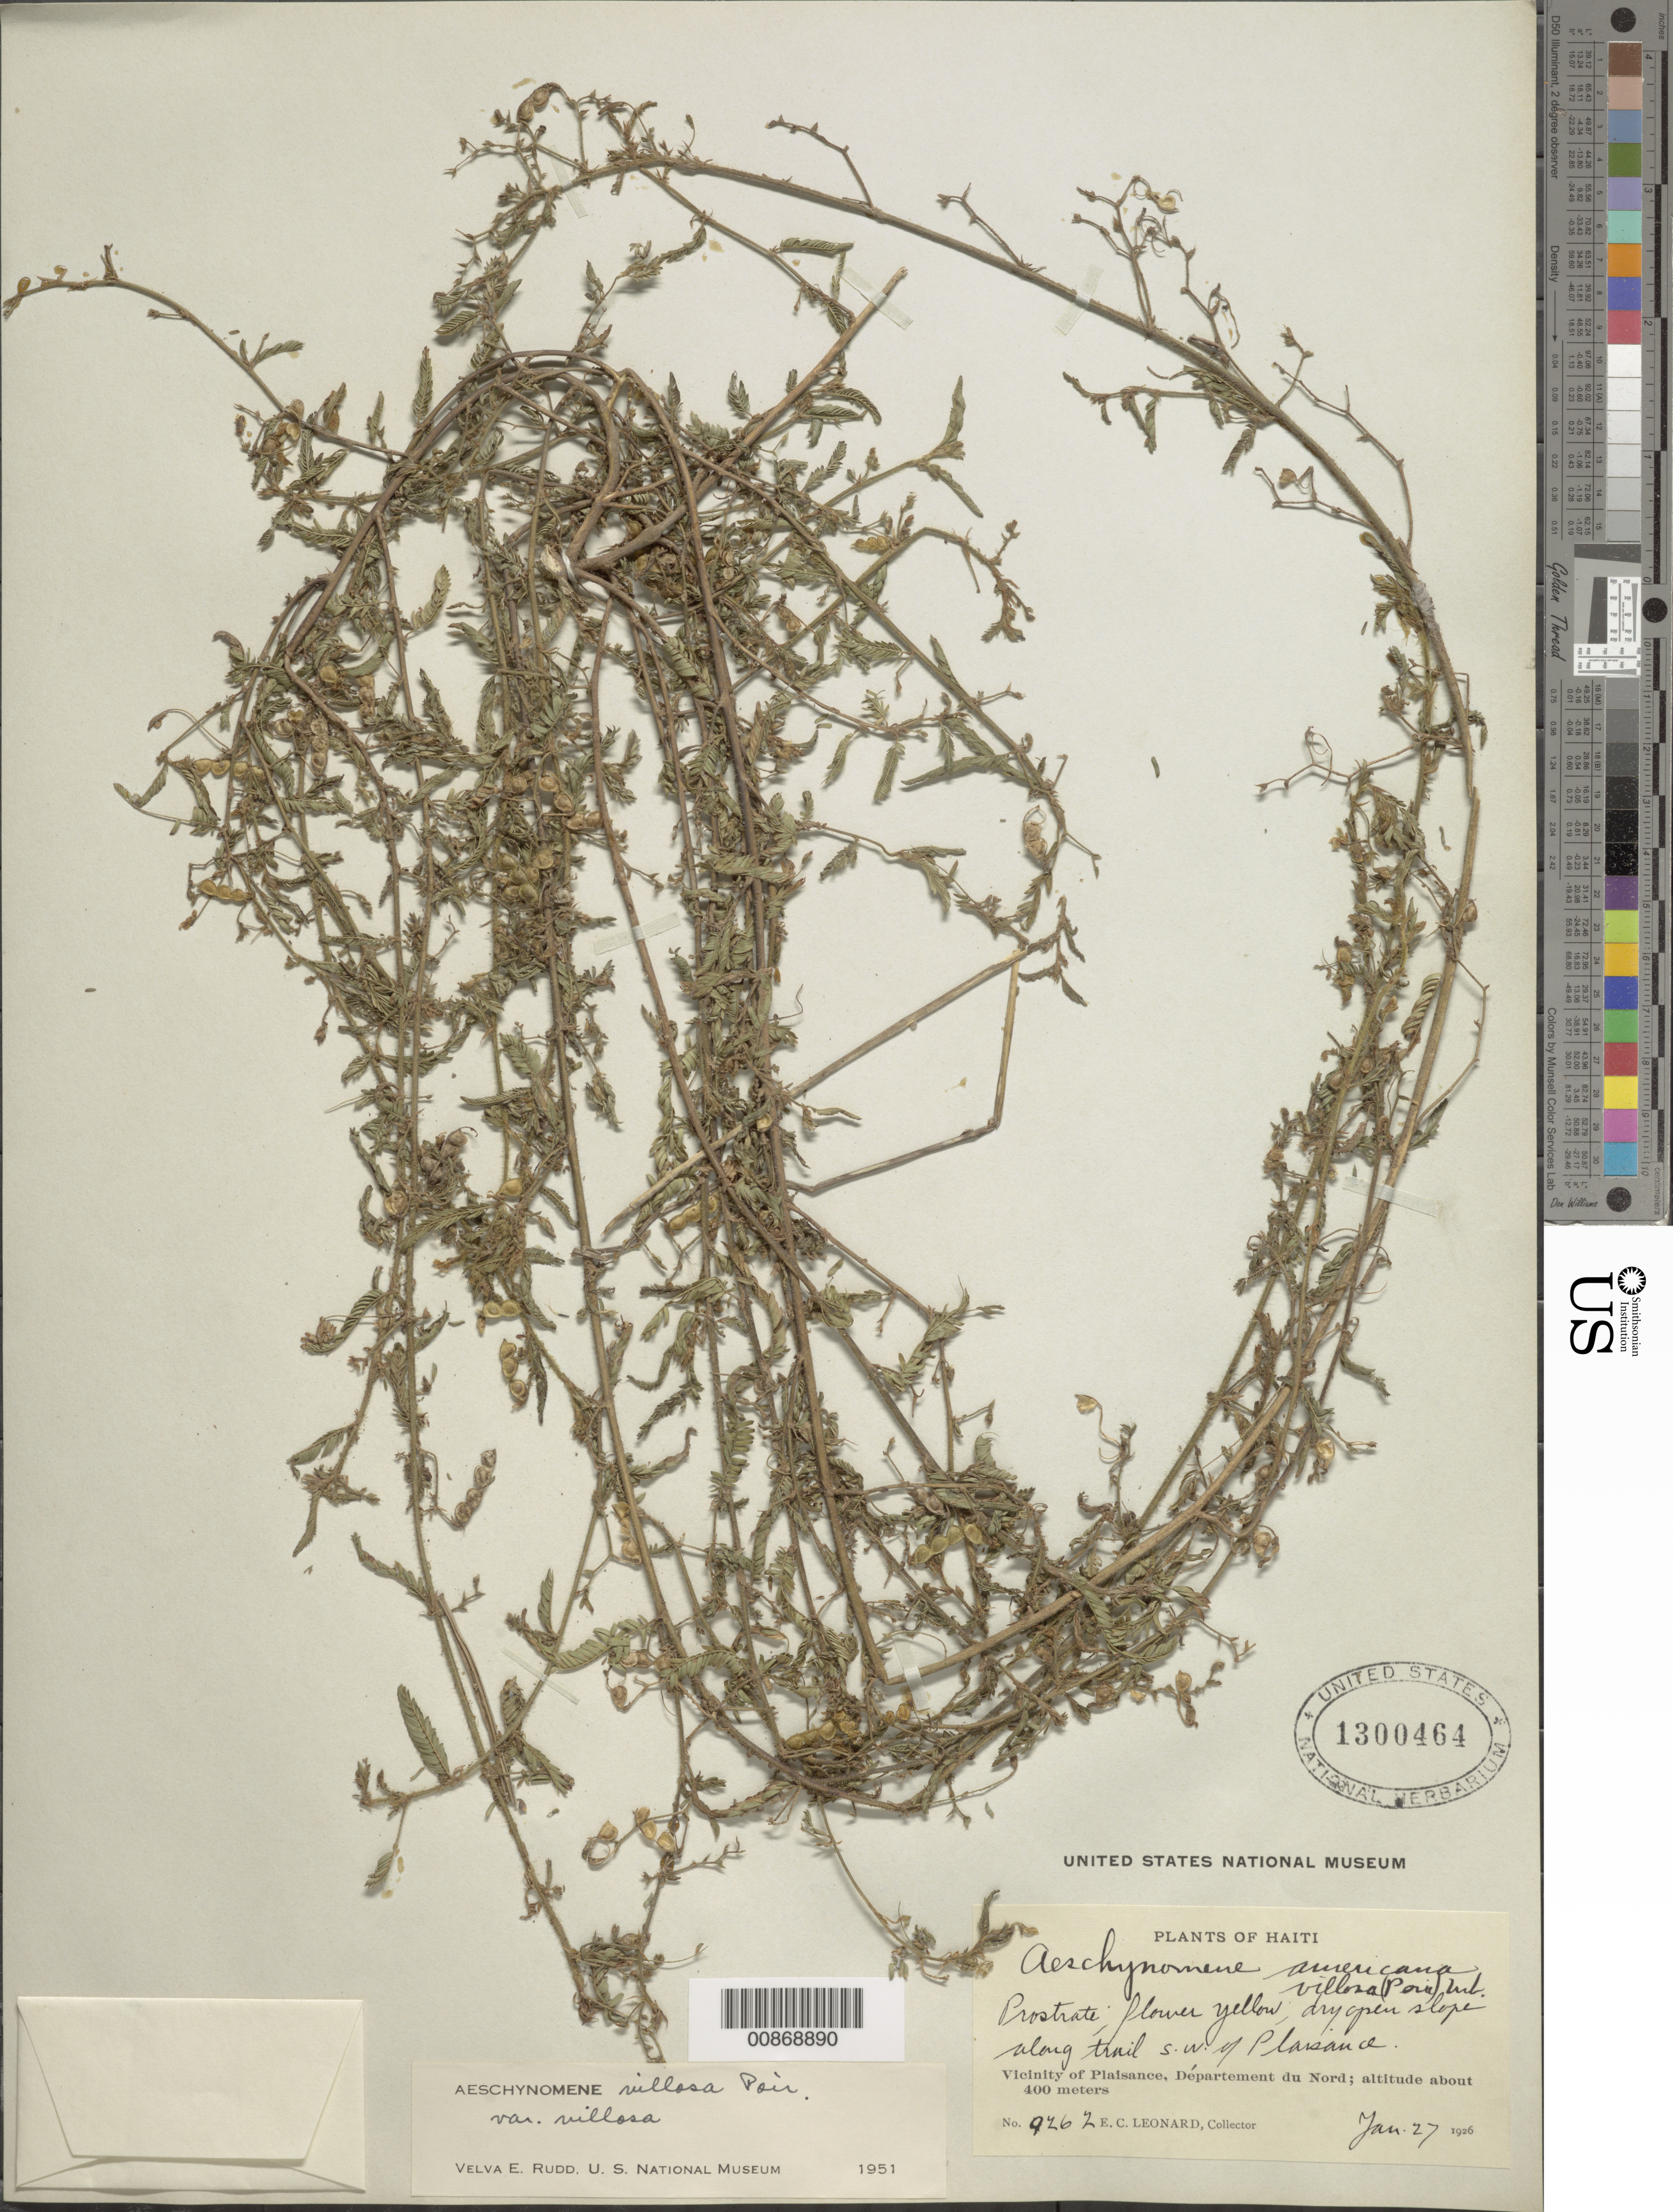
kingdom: Plantae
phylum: Tracheophyta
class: Magnoliopsida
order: Fabales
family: Fabaceae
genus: Aeschynomene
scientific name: Aeschynomene villosa var. villosa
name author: Poir.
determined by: Rudd, V. E.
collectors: E. C. Leonard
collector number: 9262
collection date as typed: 27 Jan 1926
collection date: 1926-01-27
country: Haiti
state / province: Nord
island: Hispaniola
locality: Along trail SW of Plaisance.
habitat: Dry open slope, along trail.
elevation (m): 400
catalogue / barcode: US 1300464